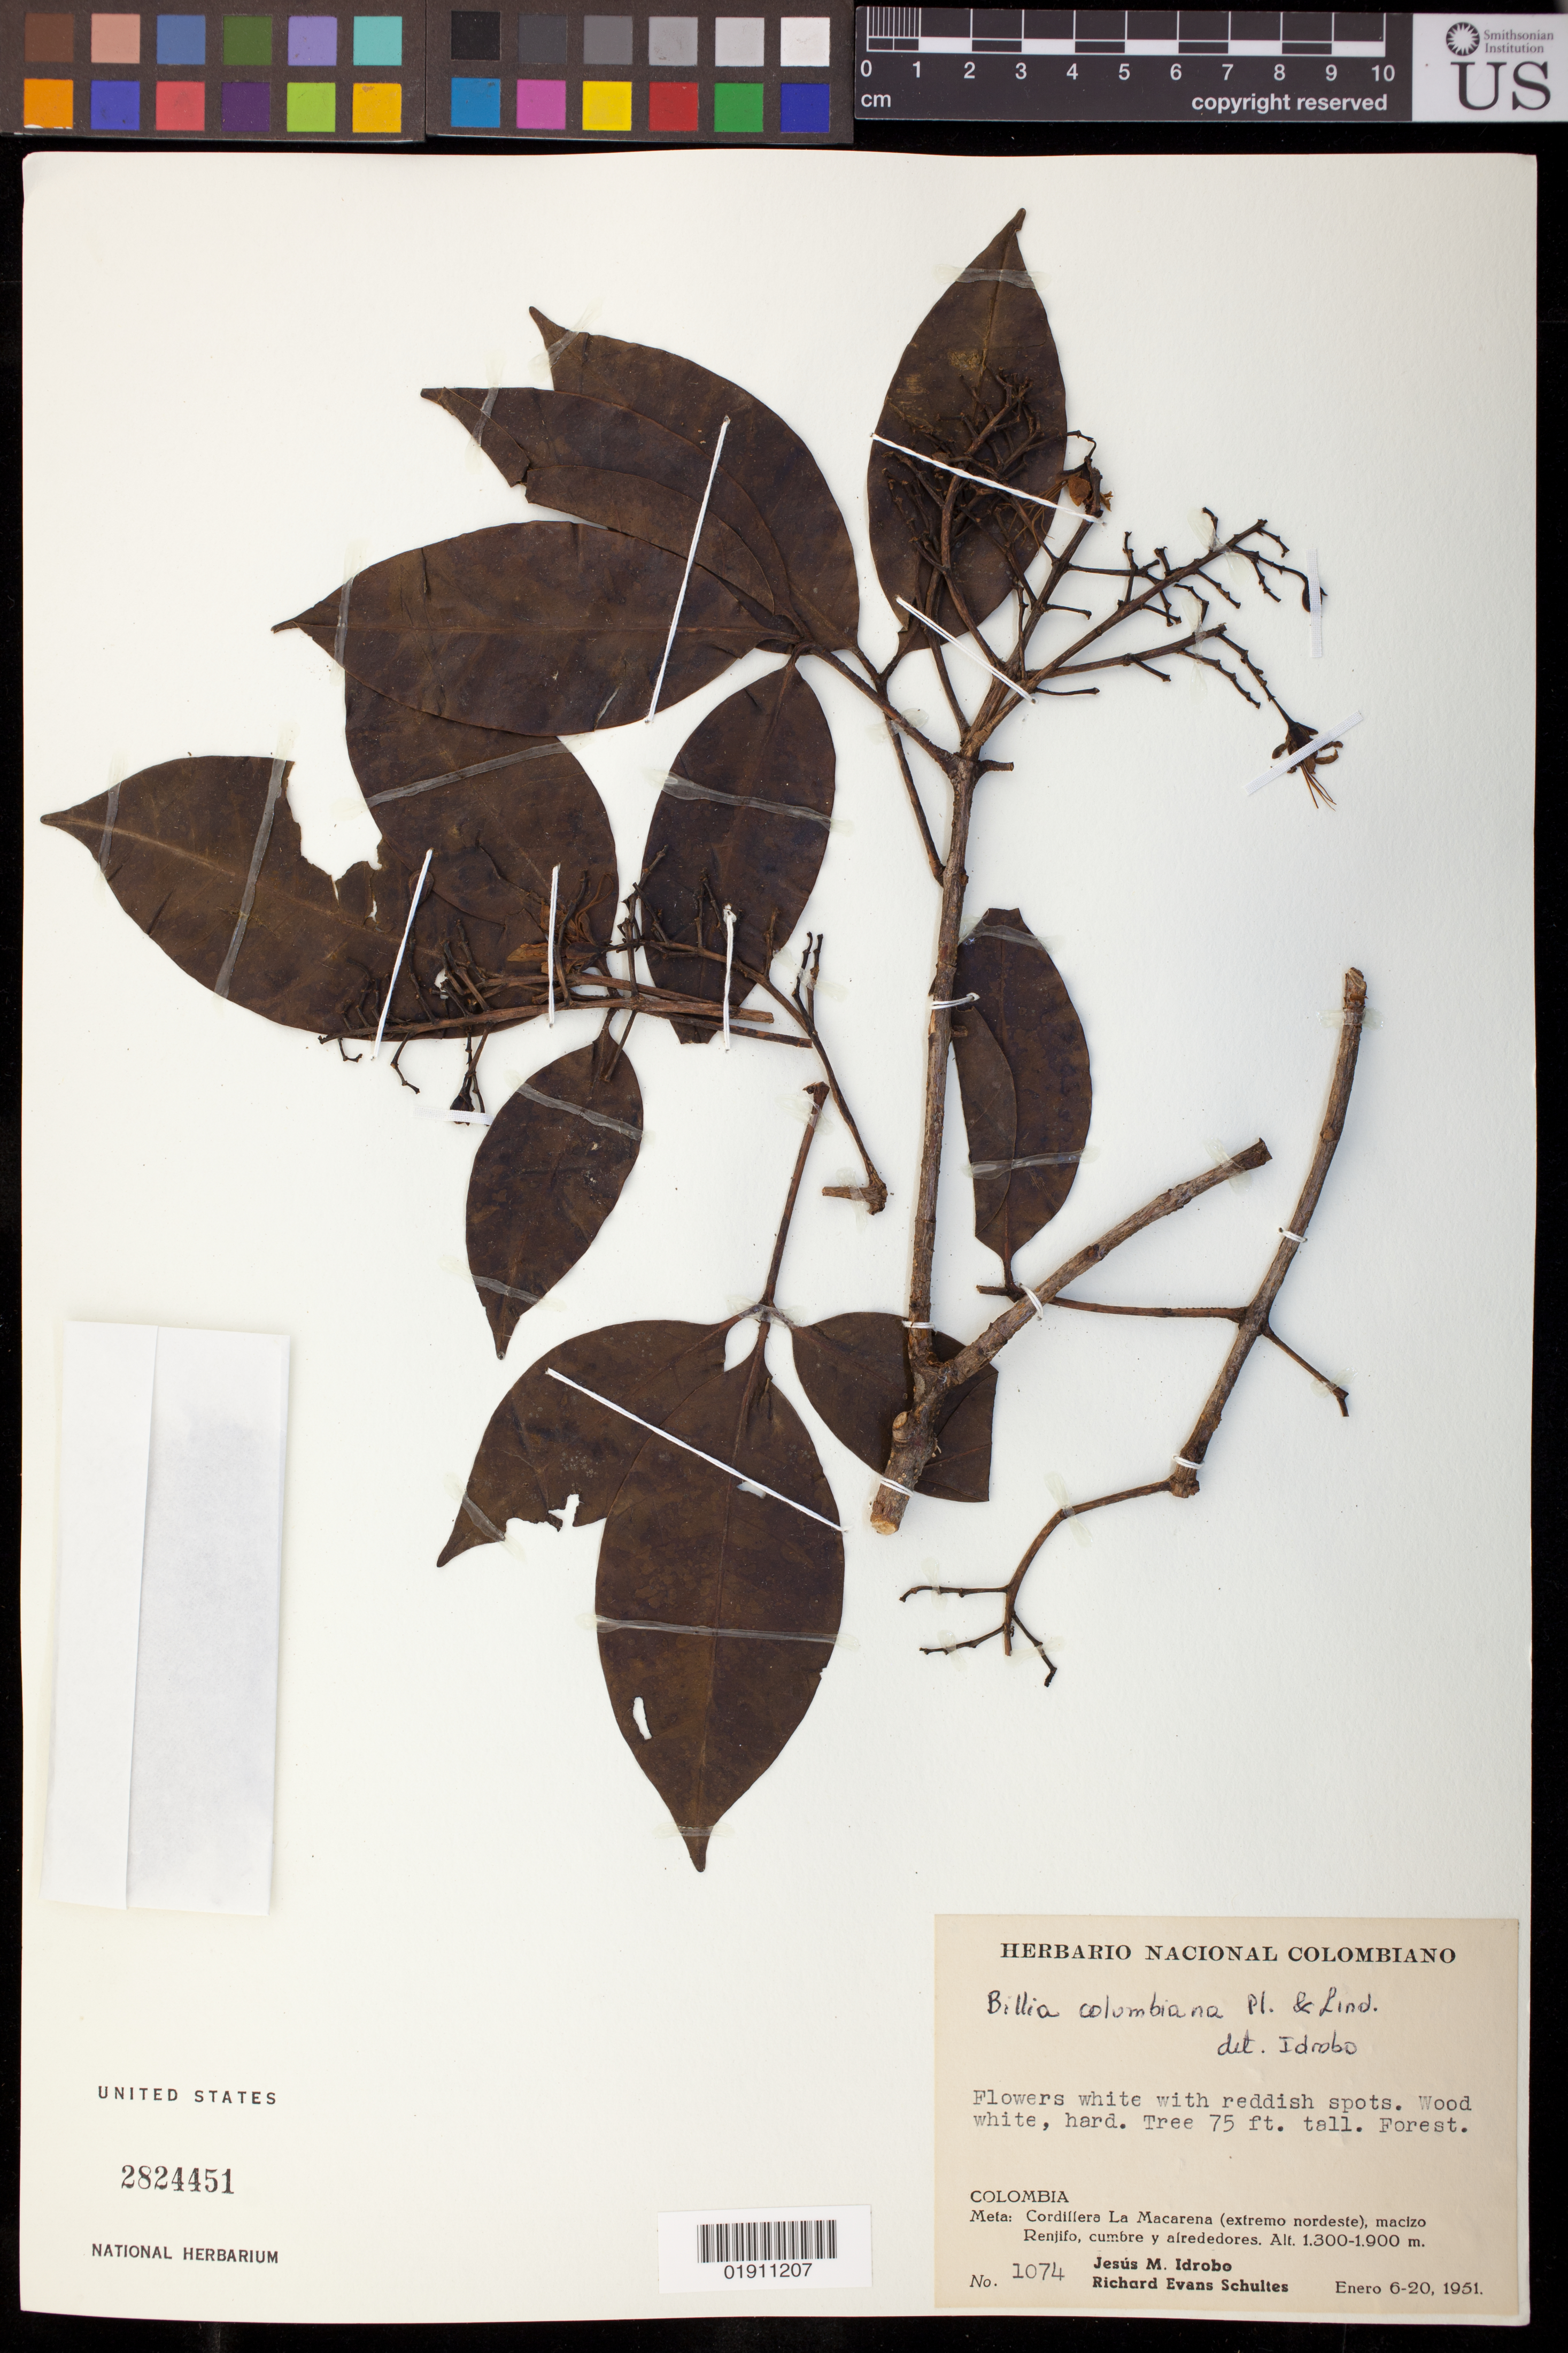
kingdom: Plantae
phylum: Tracheophyta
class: Magnoliopsida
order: Sapindales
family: Sapindaceae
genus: Billia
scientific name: Billia rosea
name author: (Planch. & Linden) C. Ulloa & P.M. Jørg.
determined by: Acevedo-Rodríguez, P., (BOT), Smithsonian Institution - National Museum of Natural History (UNITED STATES)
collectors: J. M. Idrobo & R. E. Schultes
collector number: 1074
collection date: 1951-01-06/1951-01-20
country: Colombia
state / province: Meta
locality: Cordillera La Macarena (extremo nordeste), macizo Renjifo, cumbre y alrededores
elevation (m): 1300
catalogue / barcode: US 2824451